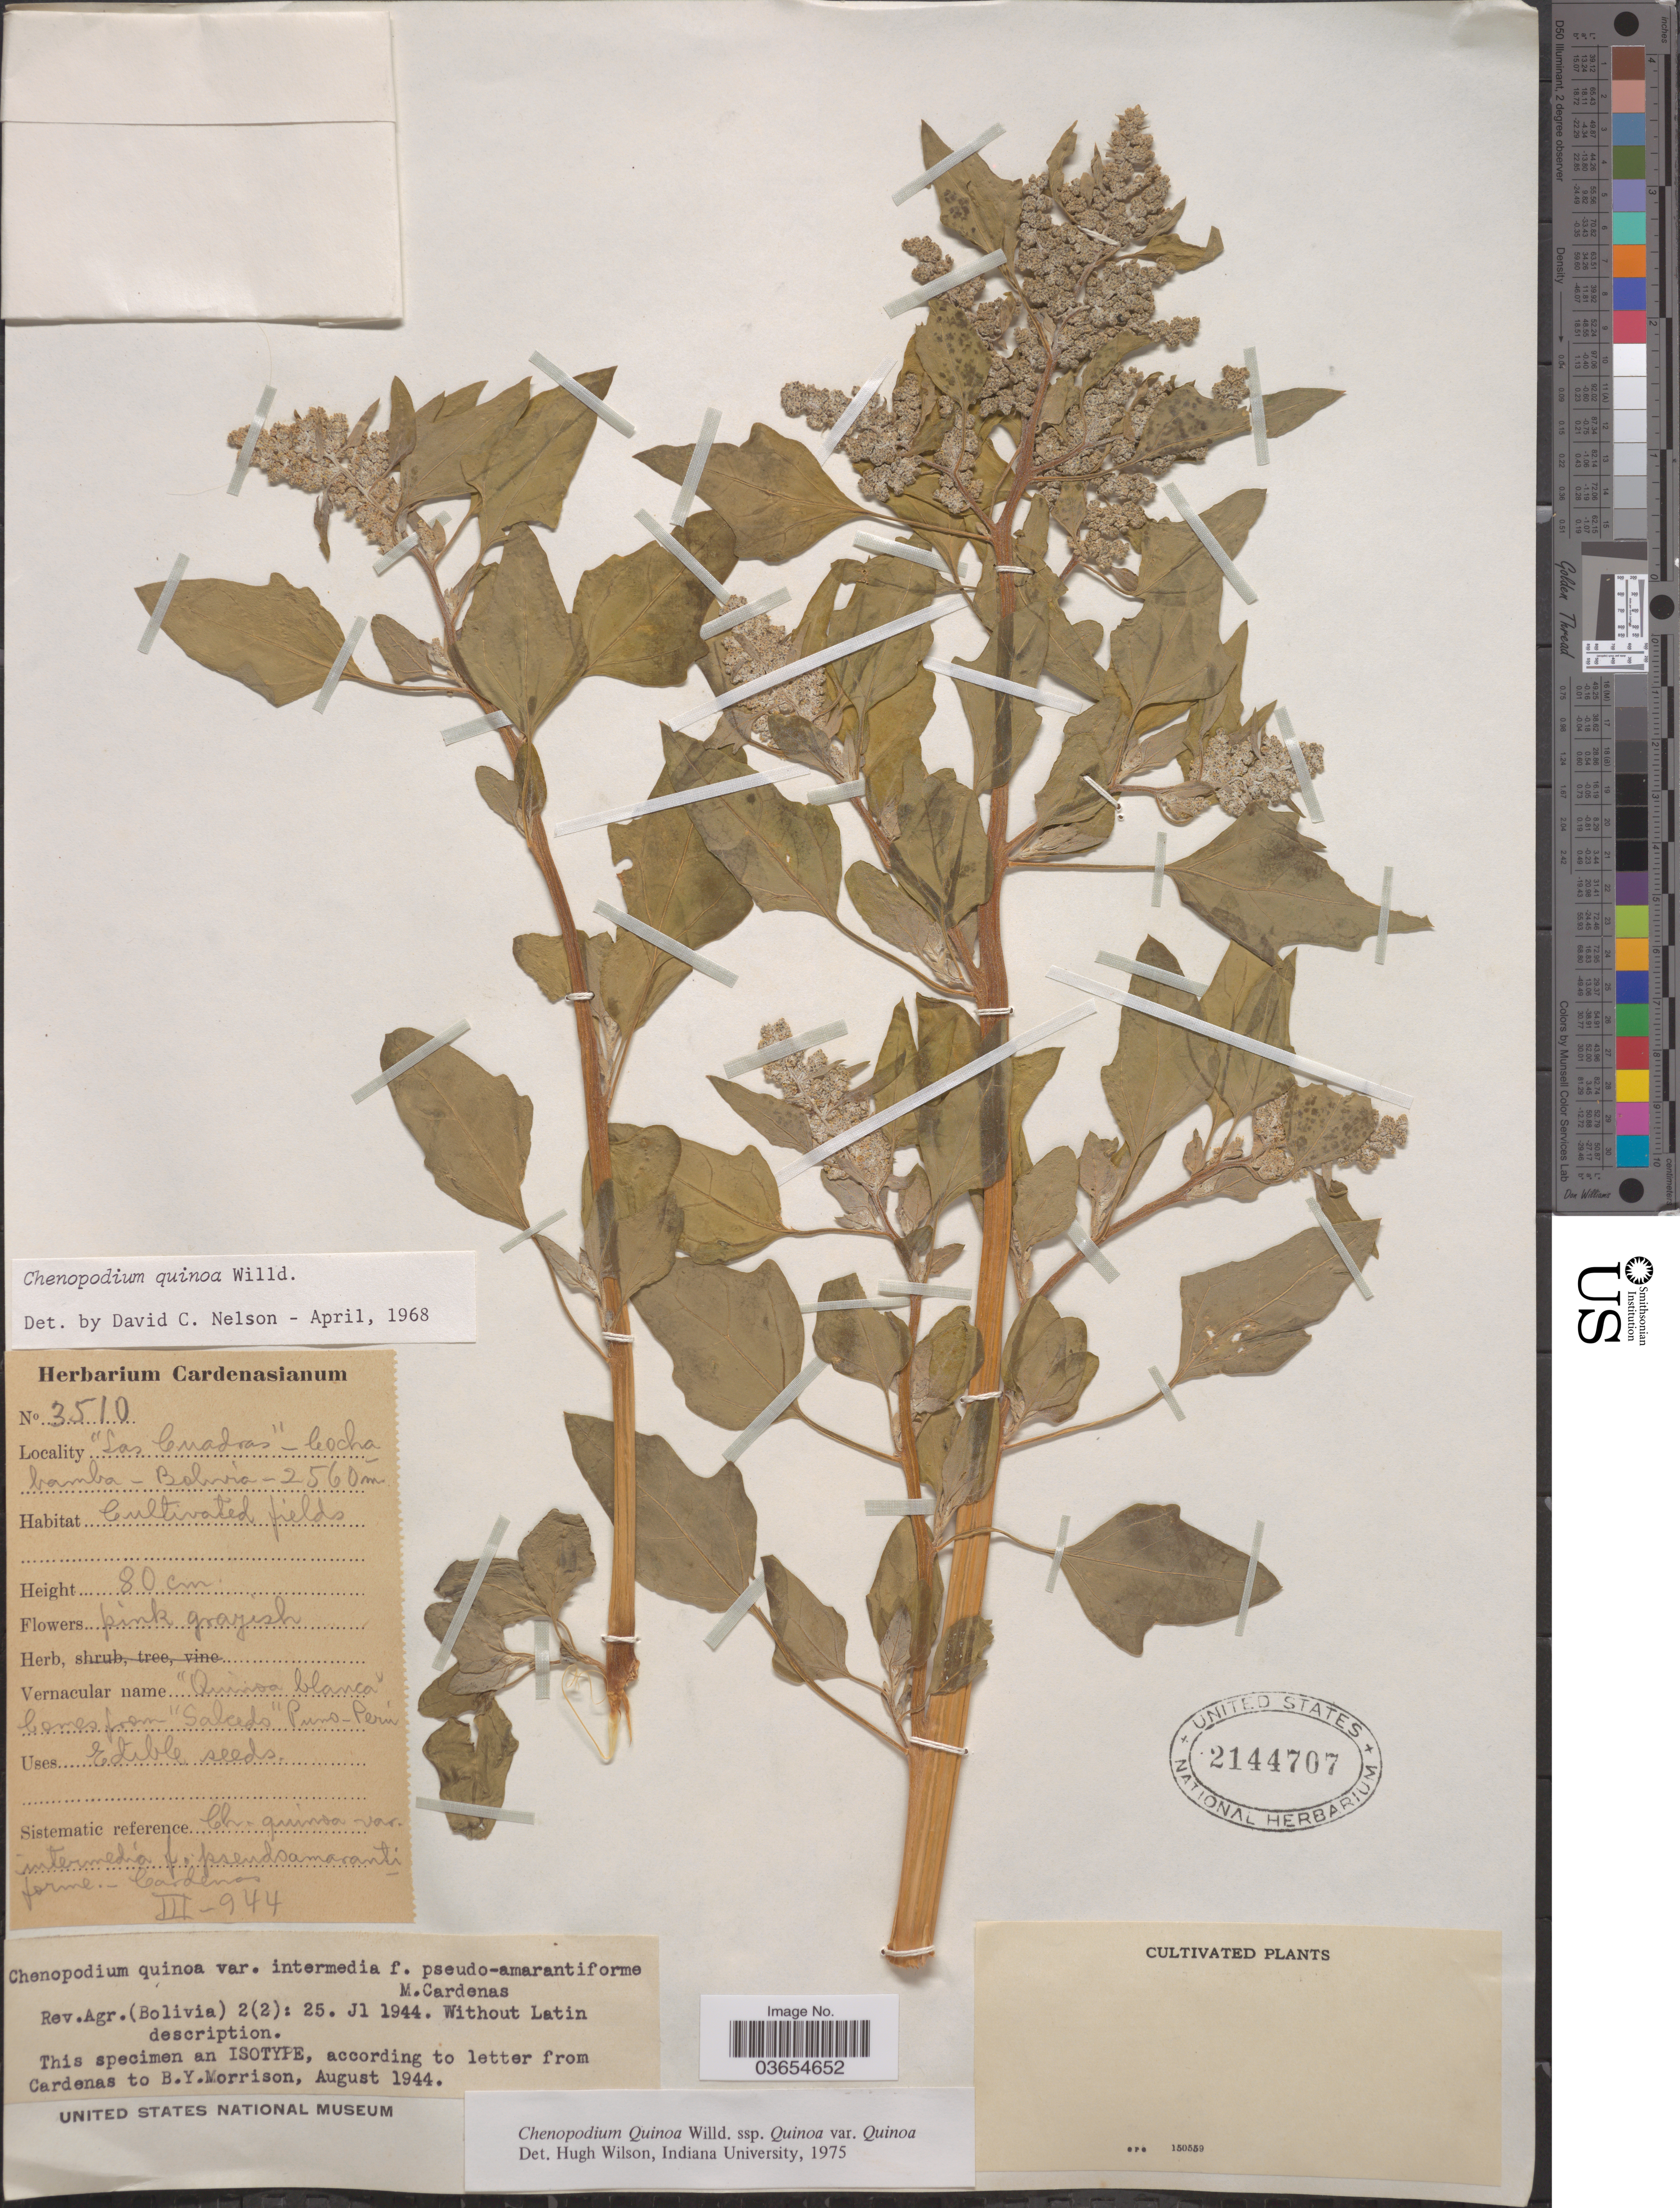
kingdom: Plantae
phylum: Tracheophyta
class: Magnoliopsida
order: Caryophyllales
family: Amaranthaceae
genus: Chenopodium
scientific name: Chenopodium quinoa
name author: Willd.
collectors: M. Cárdenas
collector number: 3510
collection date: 1944-03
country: Bolivia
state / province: Cochabamba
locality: Las Cuadras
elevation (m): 2560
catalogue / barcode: US 2144707